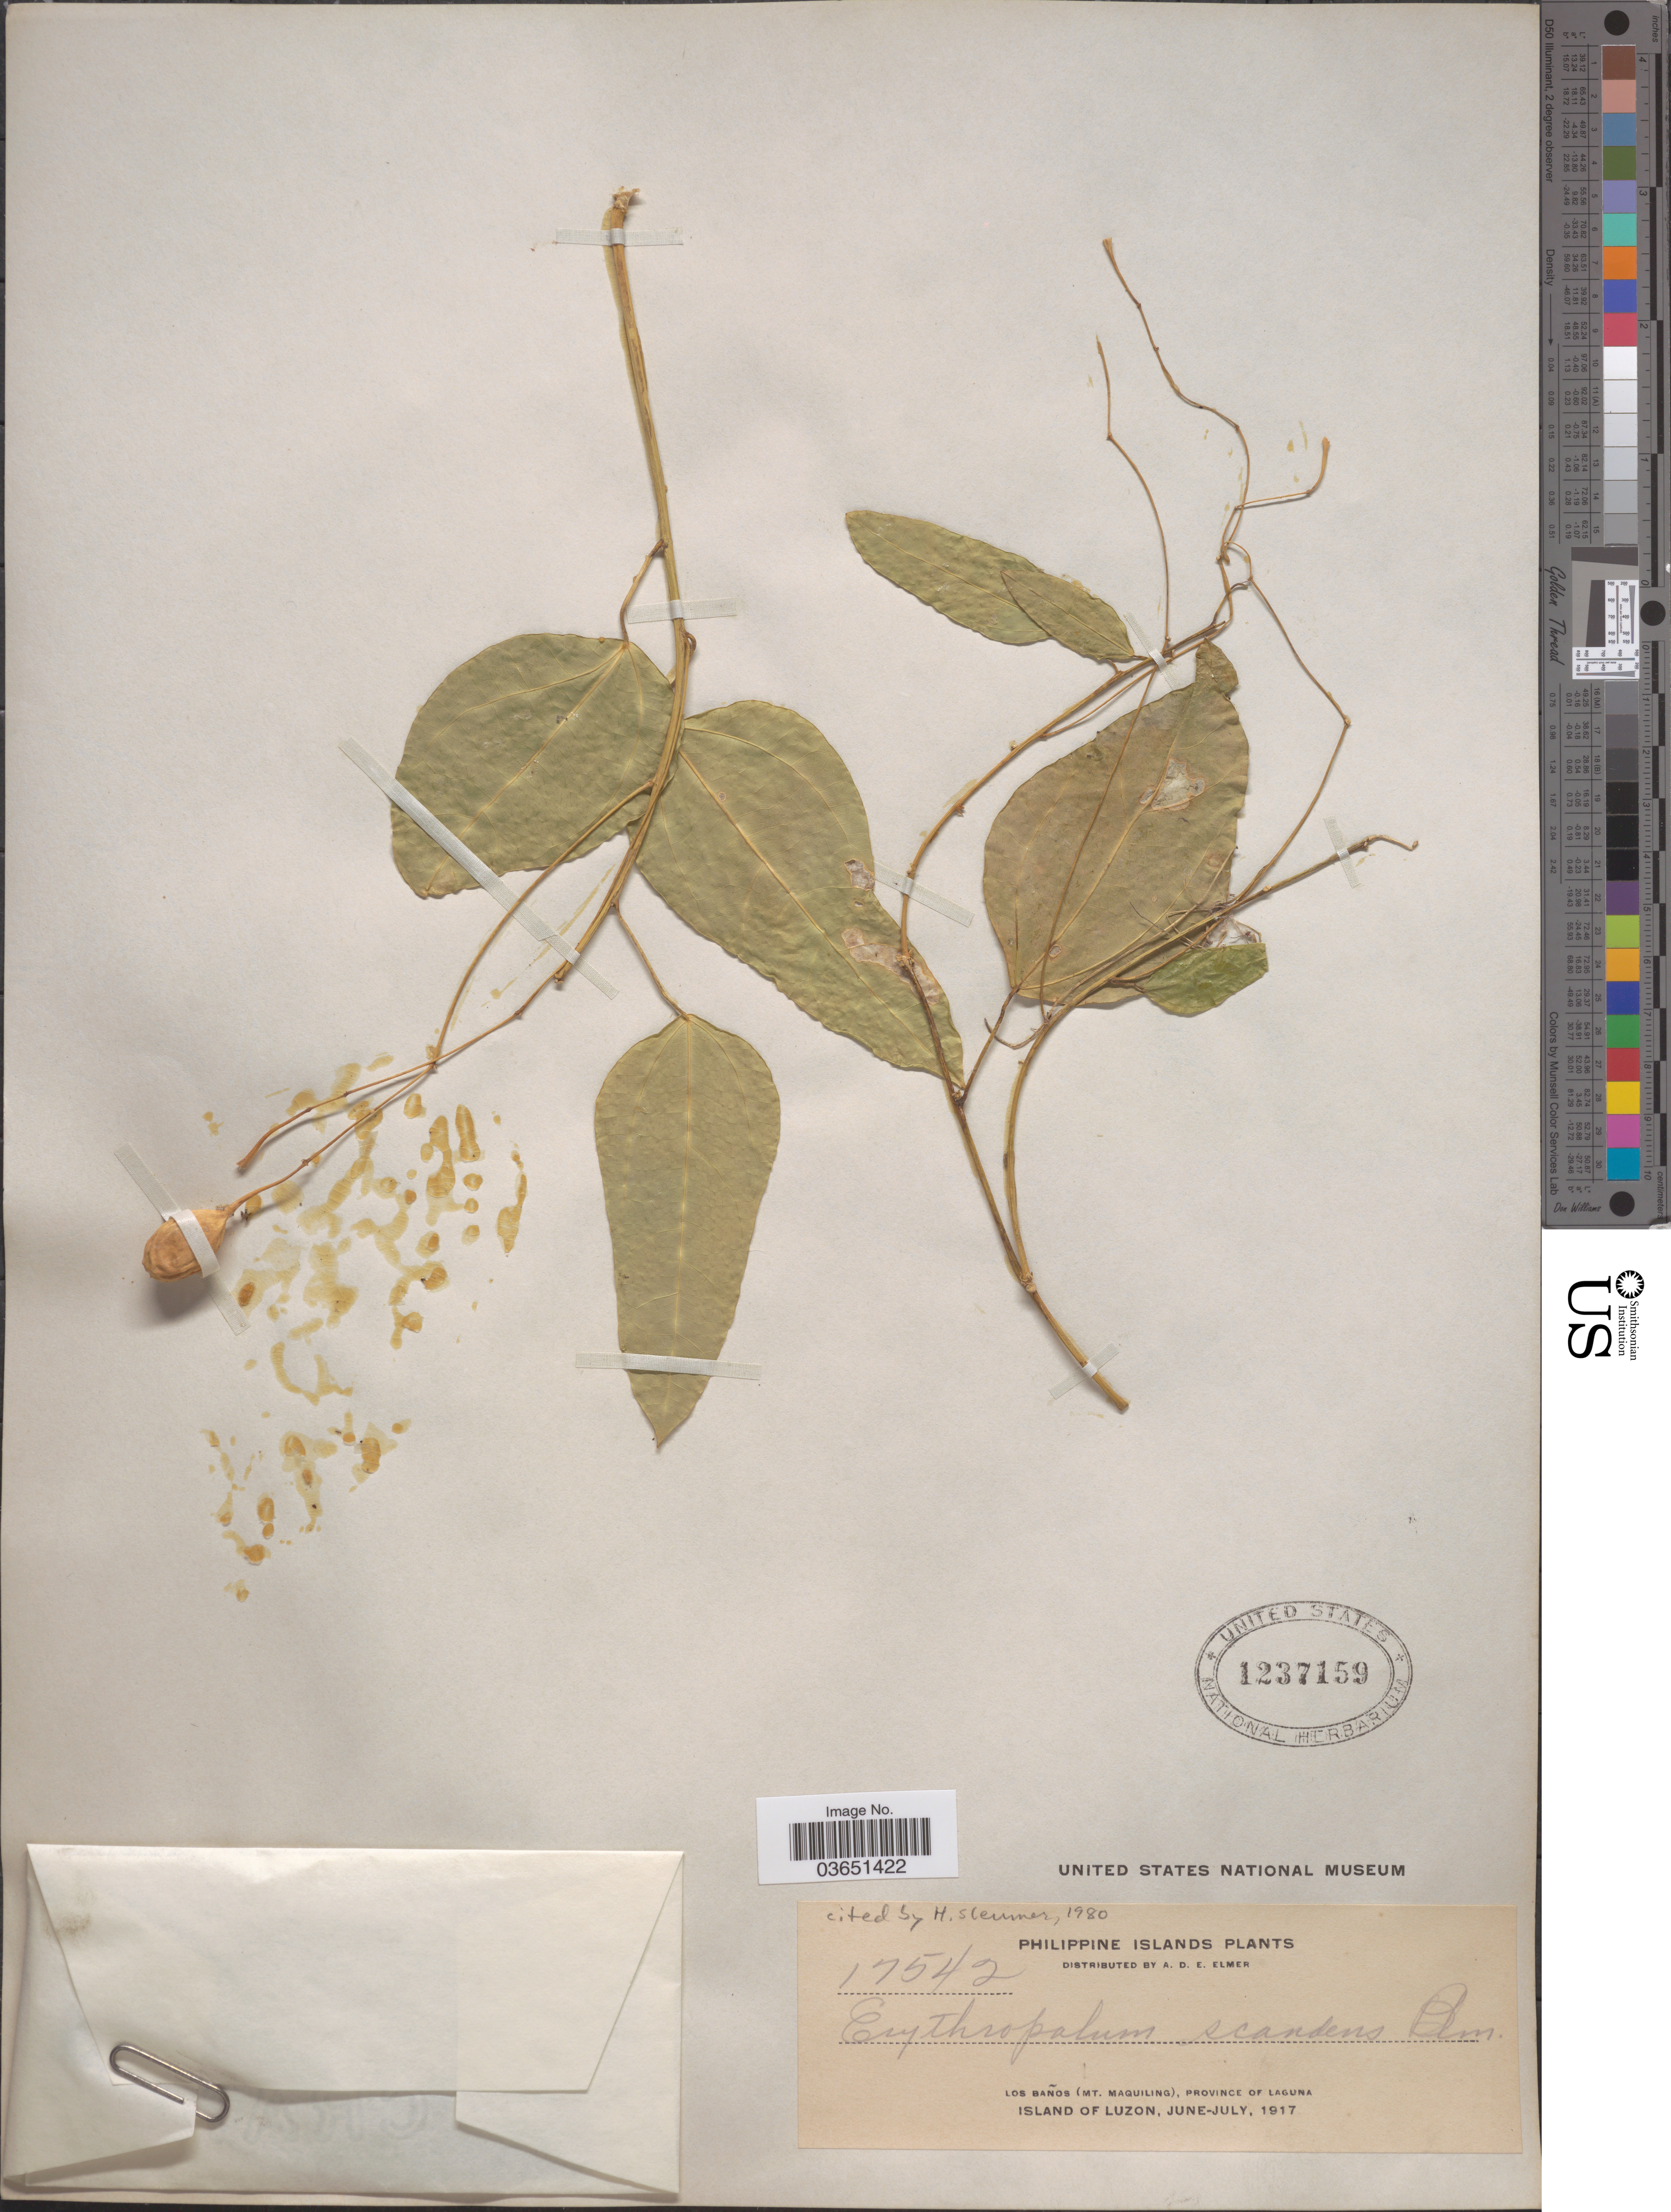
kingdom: Plantae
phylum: Tracheophyta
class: Magnoliopsida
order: Santalales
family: Erythropalaceae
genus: Erythropalum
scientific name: Erythropalum scandens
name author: Blume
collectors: A. D. E. Elmer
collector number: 17542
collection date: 1917-06/1917-07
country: Philippines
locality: Los Baños (Mt. Maquiling), Province of Laguna. Island of Luzon.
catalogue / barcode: US 1237159